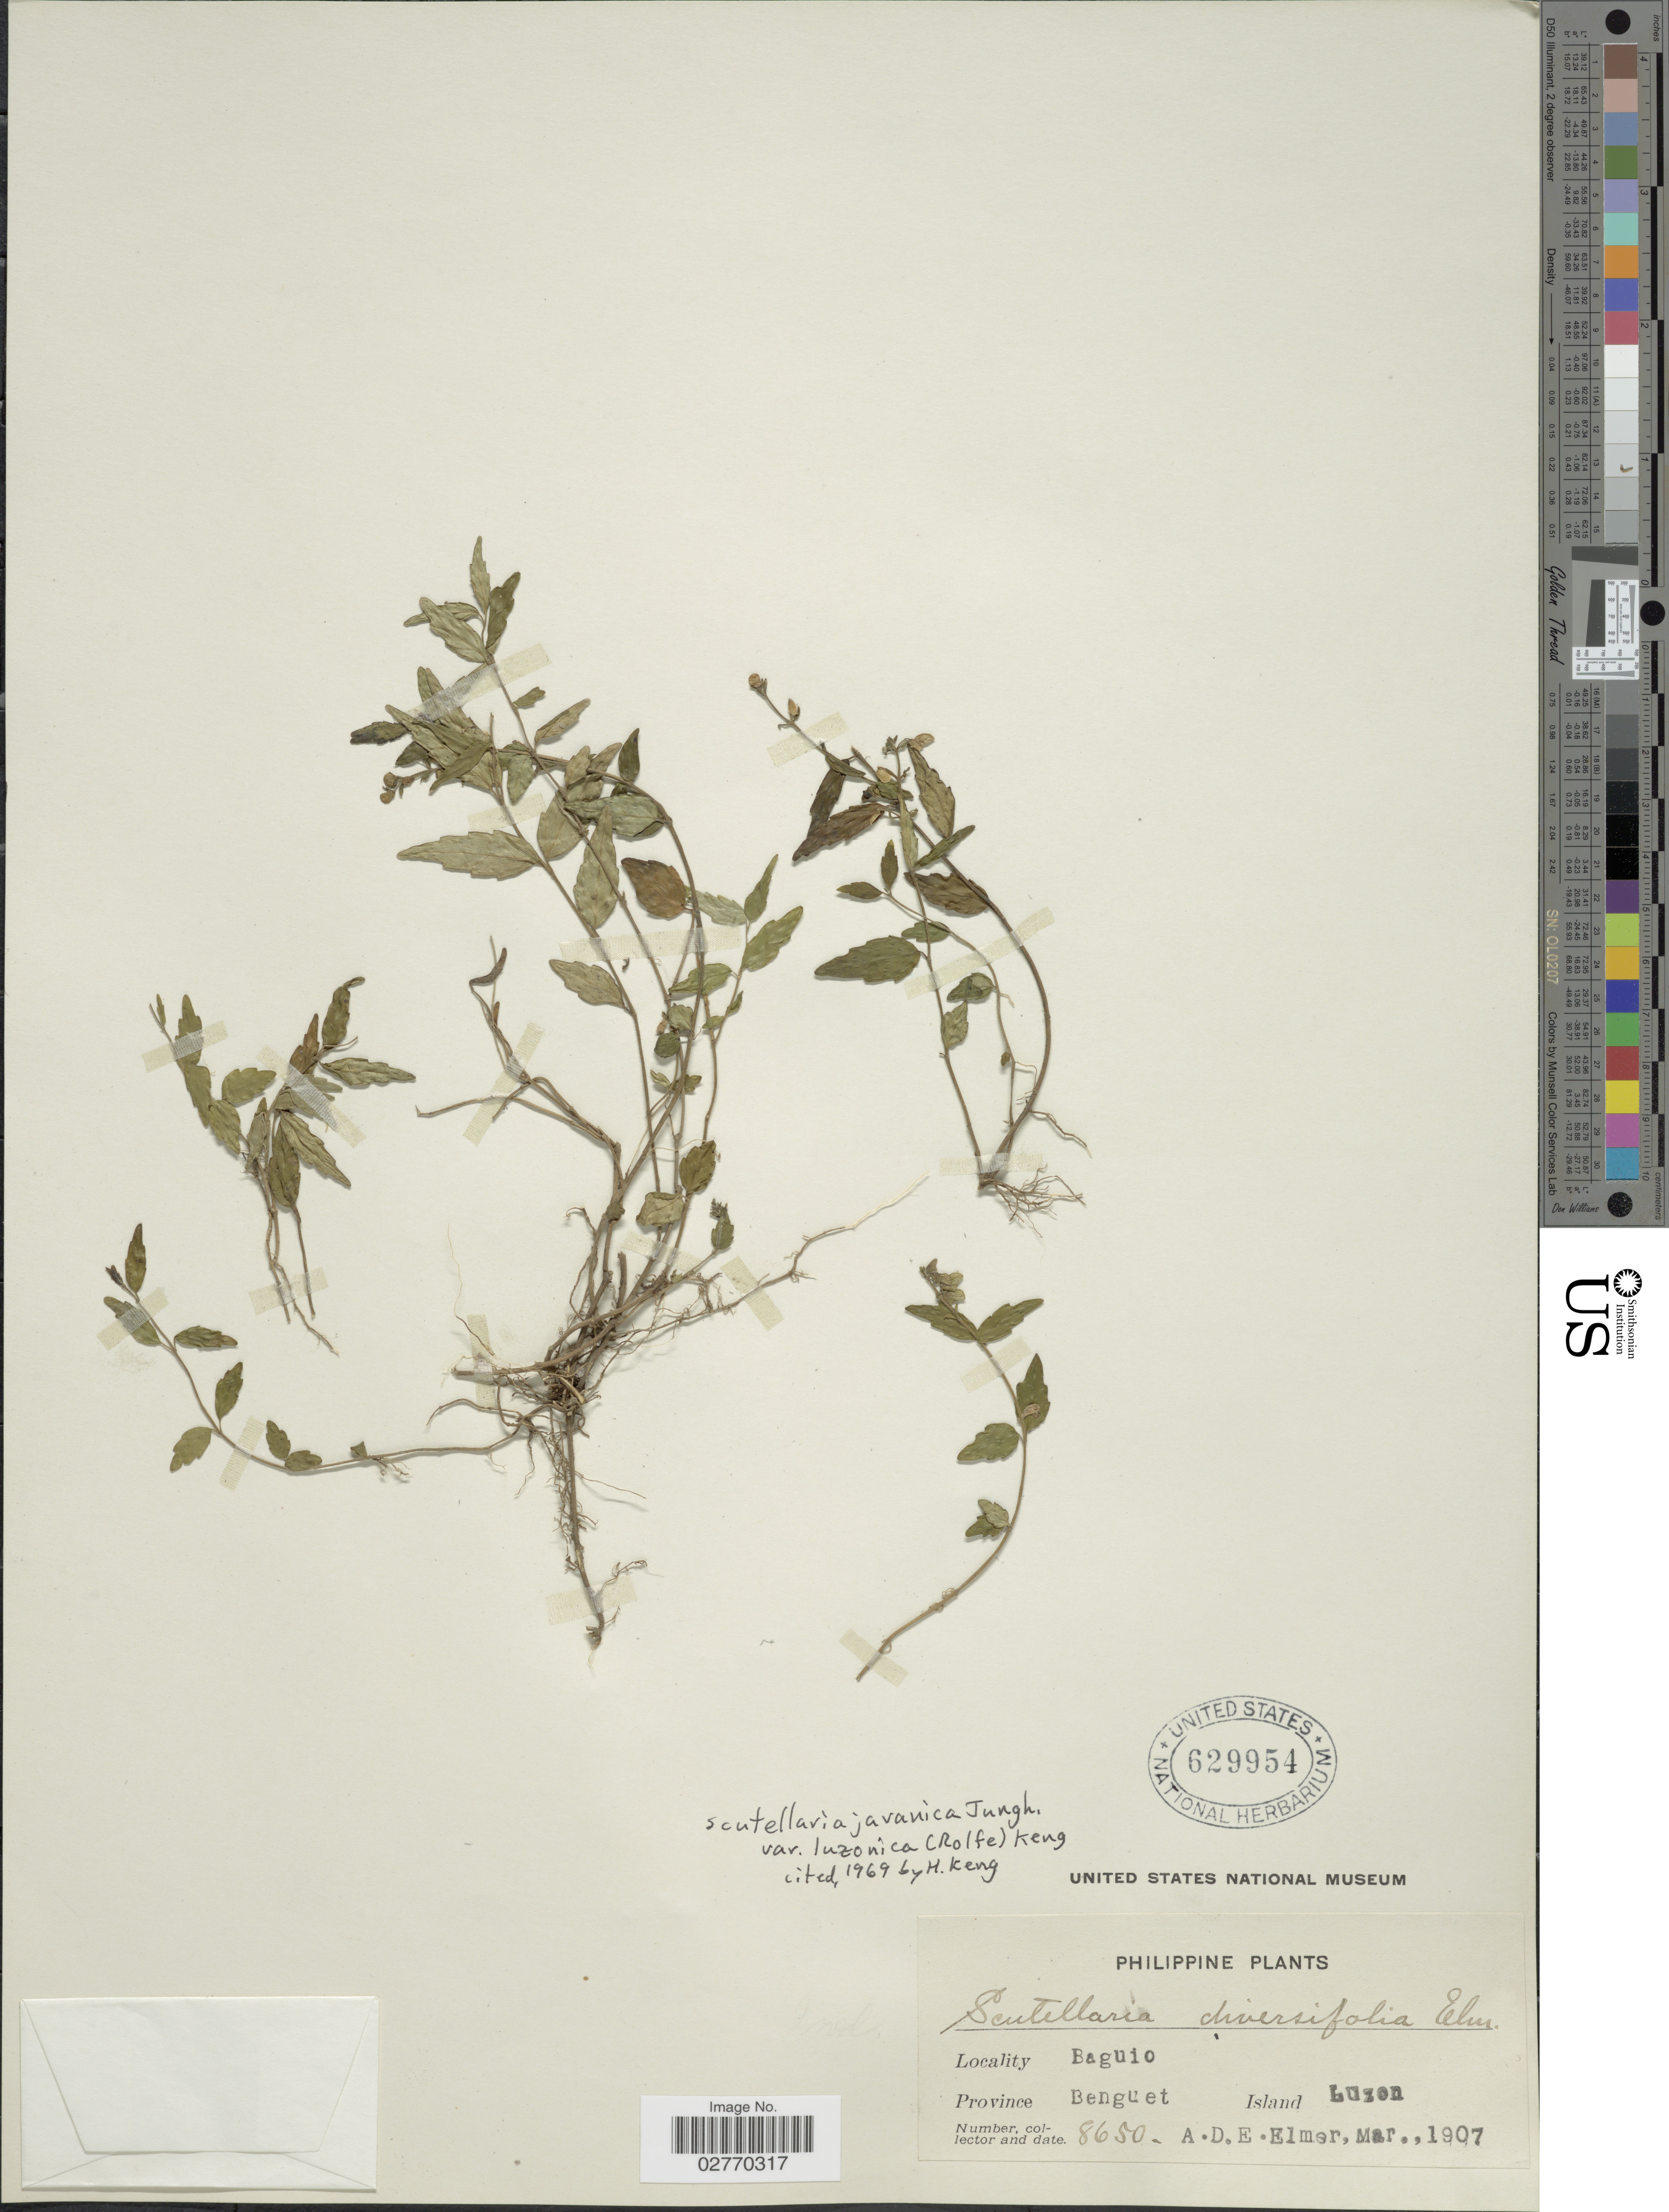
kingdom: Plantae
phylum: Tracheophyta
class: Magnoliopsida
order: Lamiales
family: Lamiaceae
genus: Scutellaria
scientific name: Scutellaria javanica var. luzonica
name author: (Rolfe) H. Keng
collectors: A. D. E. Elmer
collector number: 8650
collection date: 1907-03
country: Philippines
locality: Baguio. Province Benguet. Island Luzon.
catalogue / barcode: US 629954